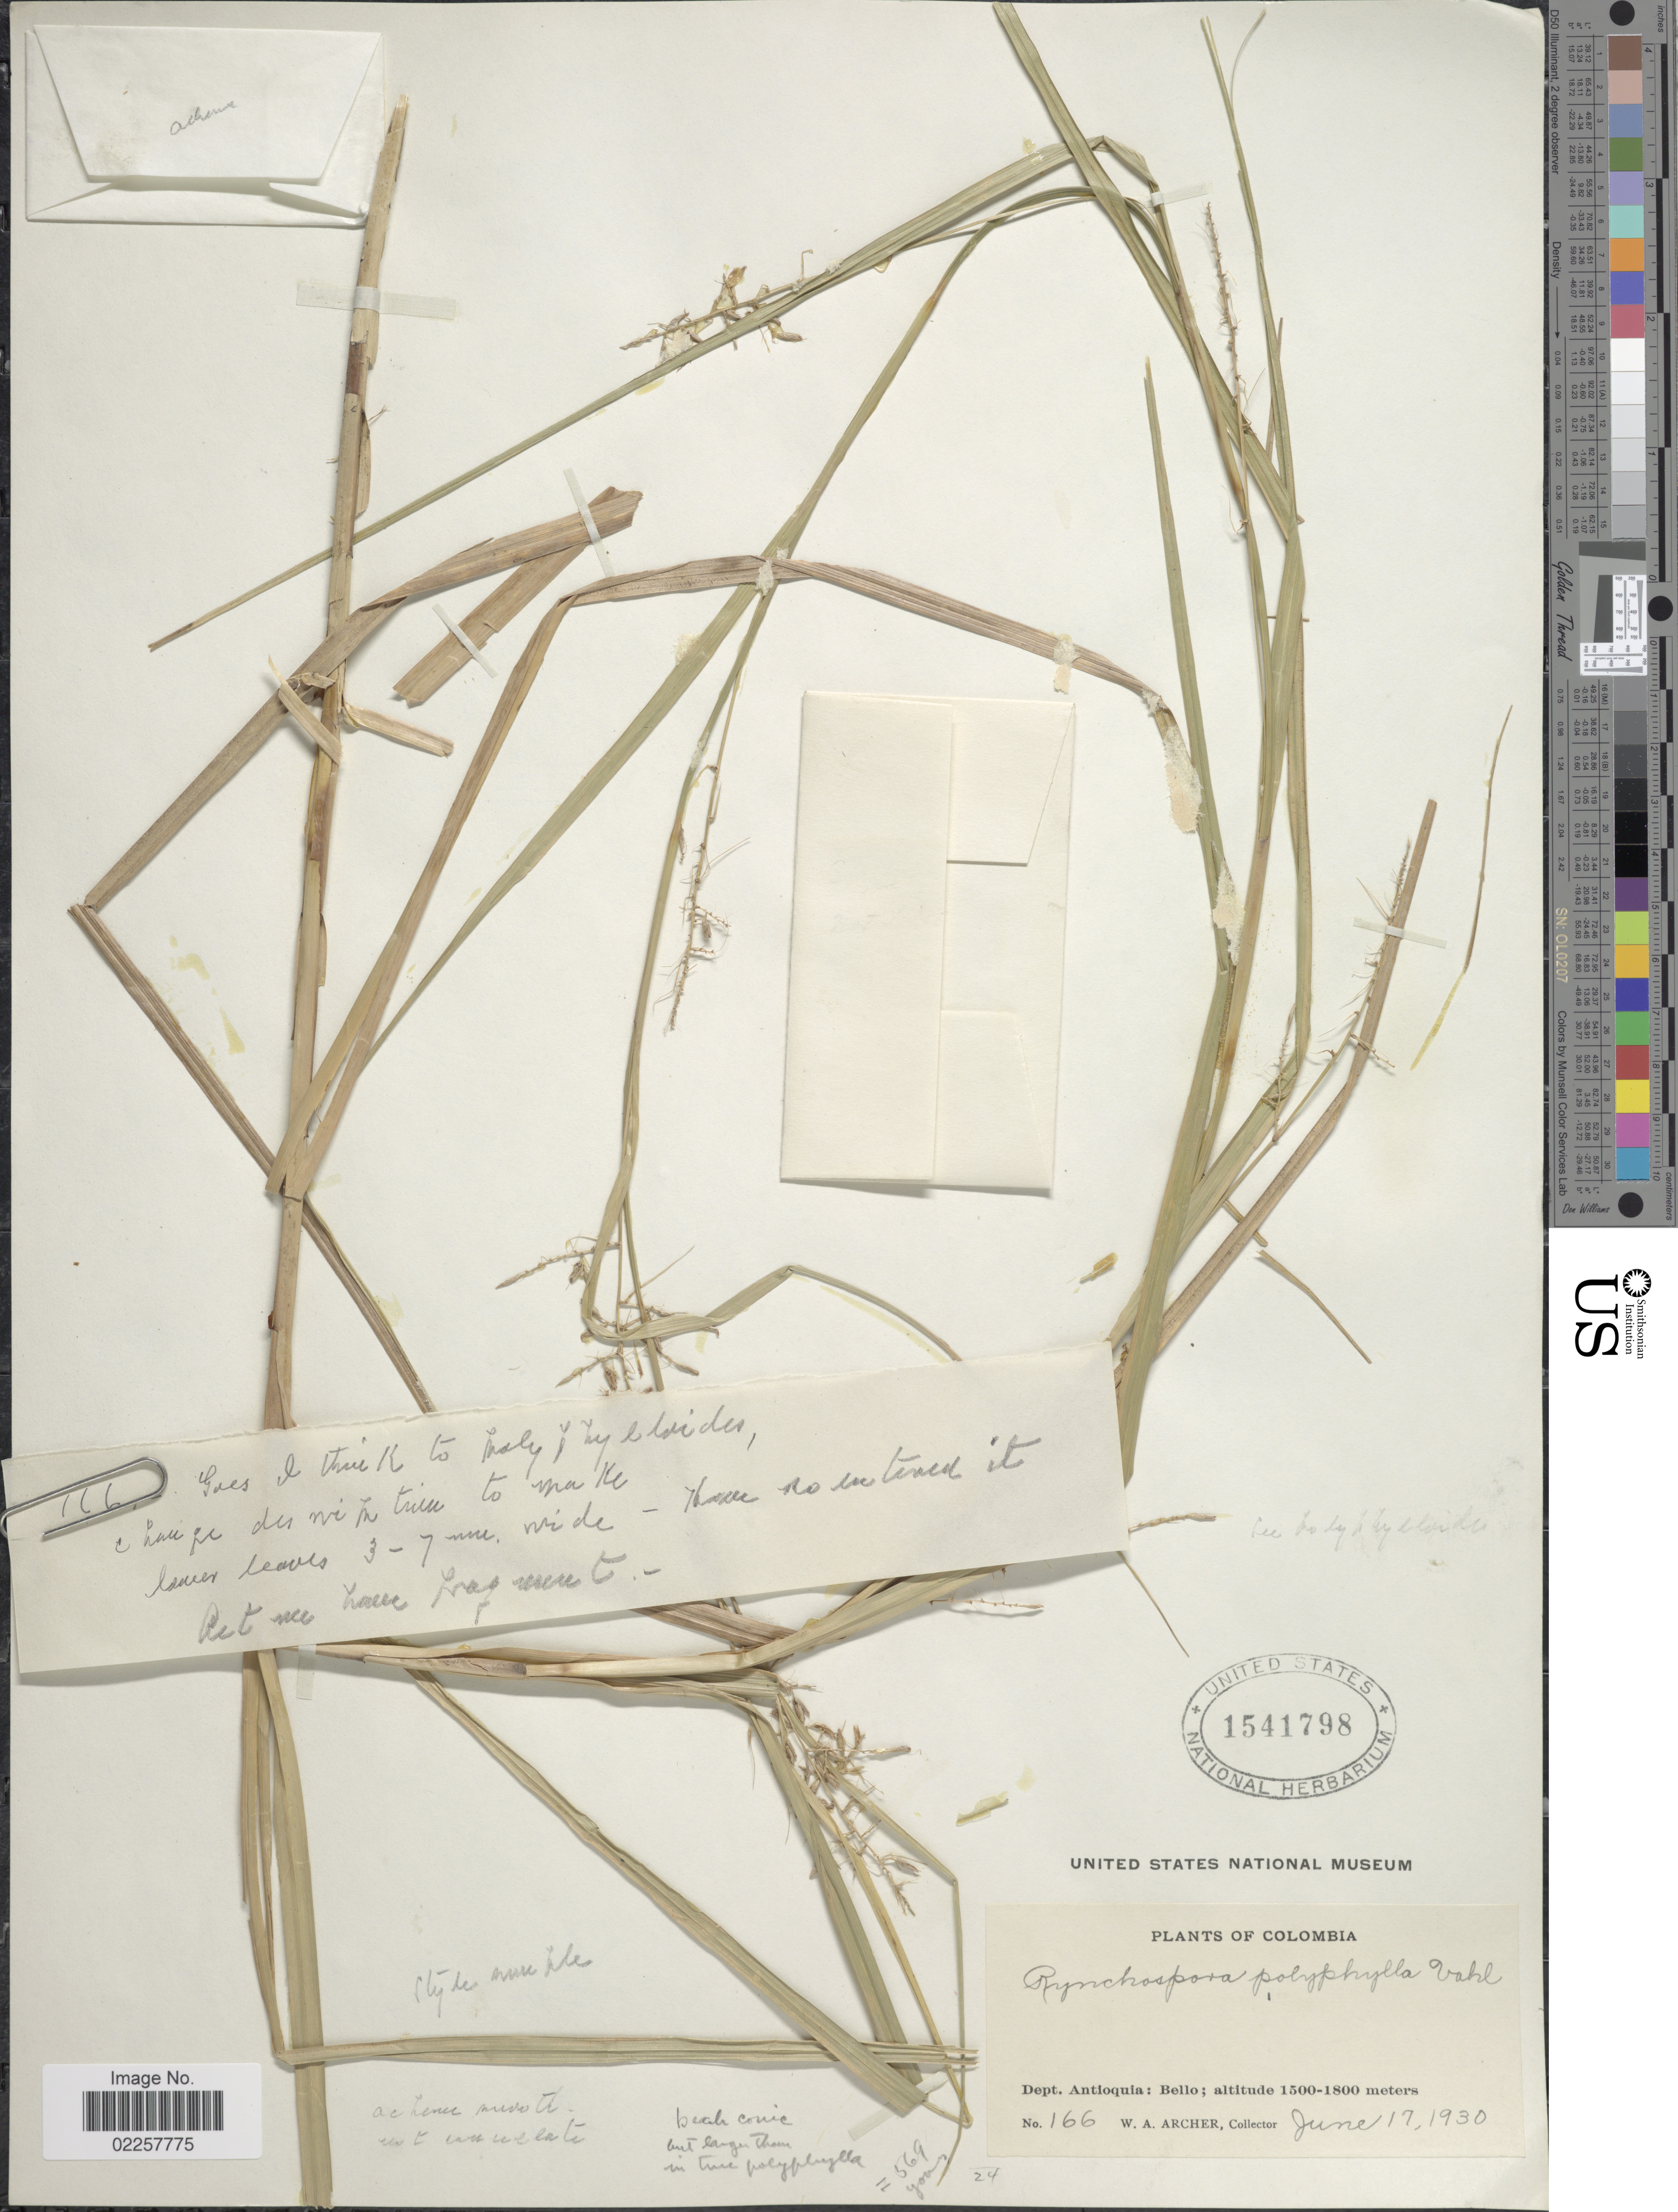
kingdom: Plantae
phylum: Tracheophyta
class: Liliopsida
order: Poales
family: Cyperaceae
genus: Rhynchospora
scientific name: Rhynchospora sp.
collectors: W. A. Archer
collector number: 166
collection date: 1930-06-17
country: Colombia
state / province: Antioquia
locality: Bello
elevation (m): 1500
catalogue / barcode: US 1541798